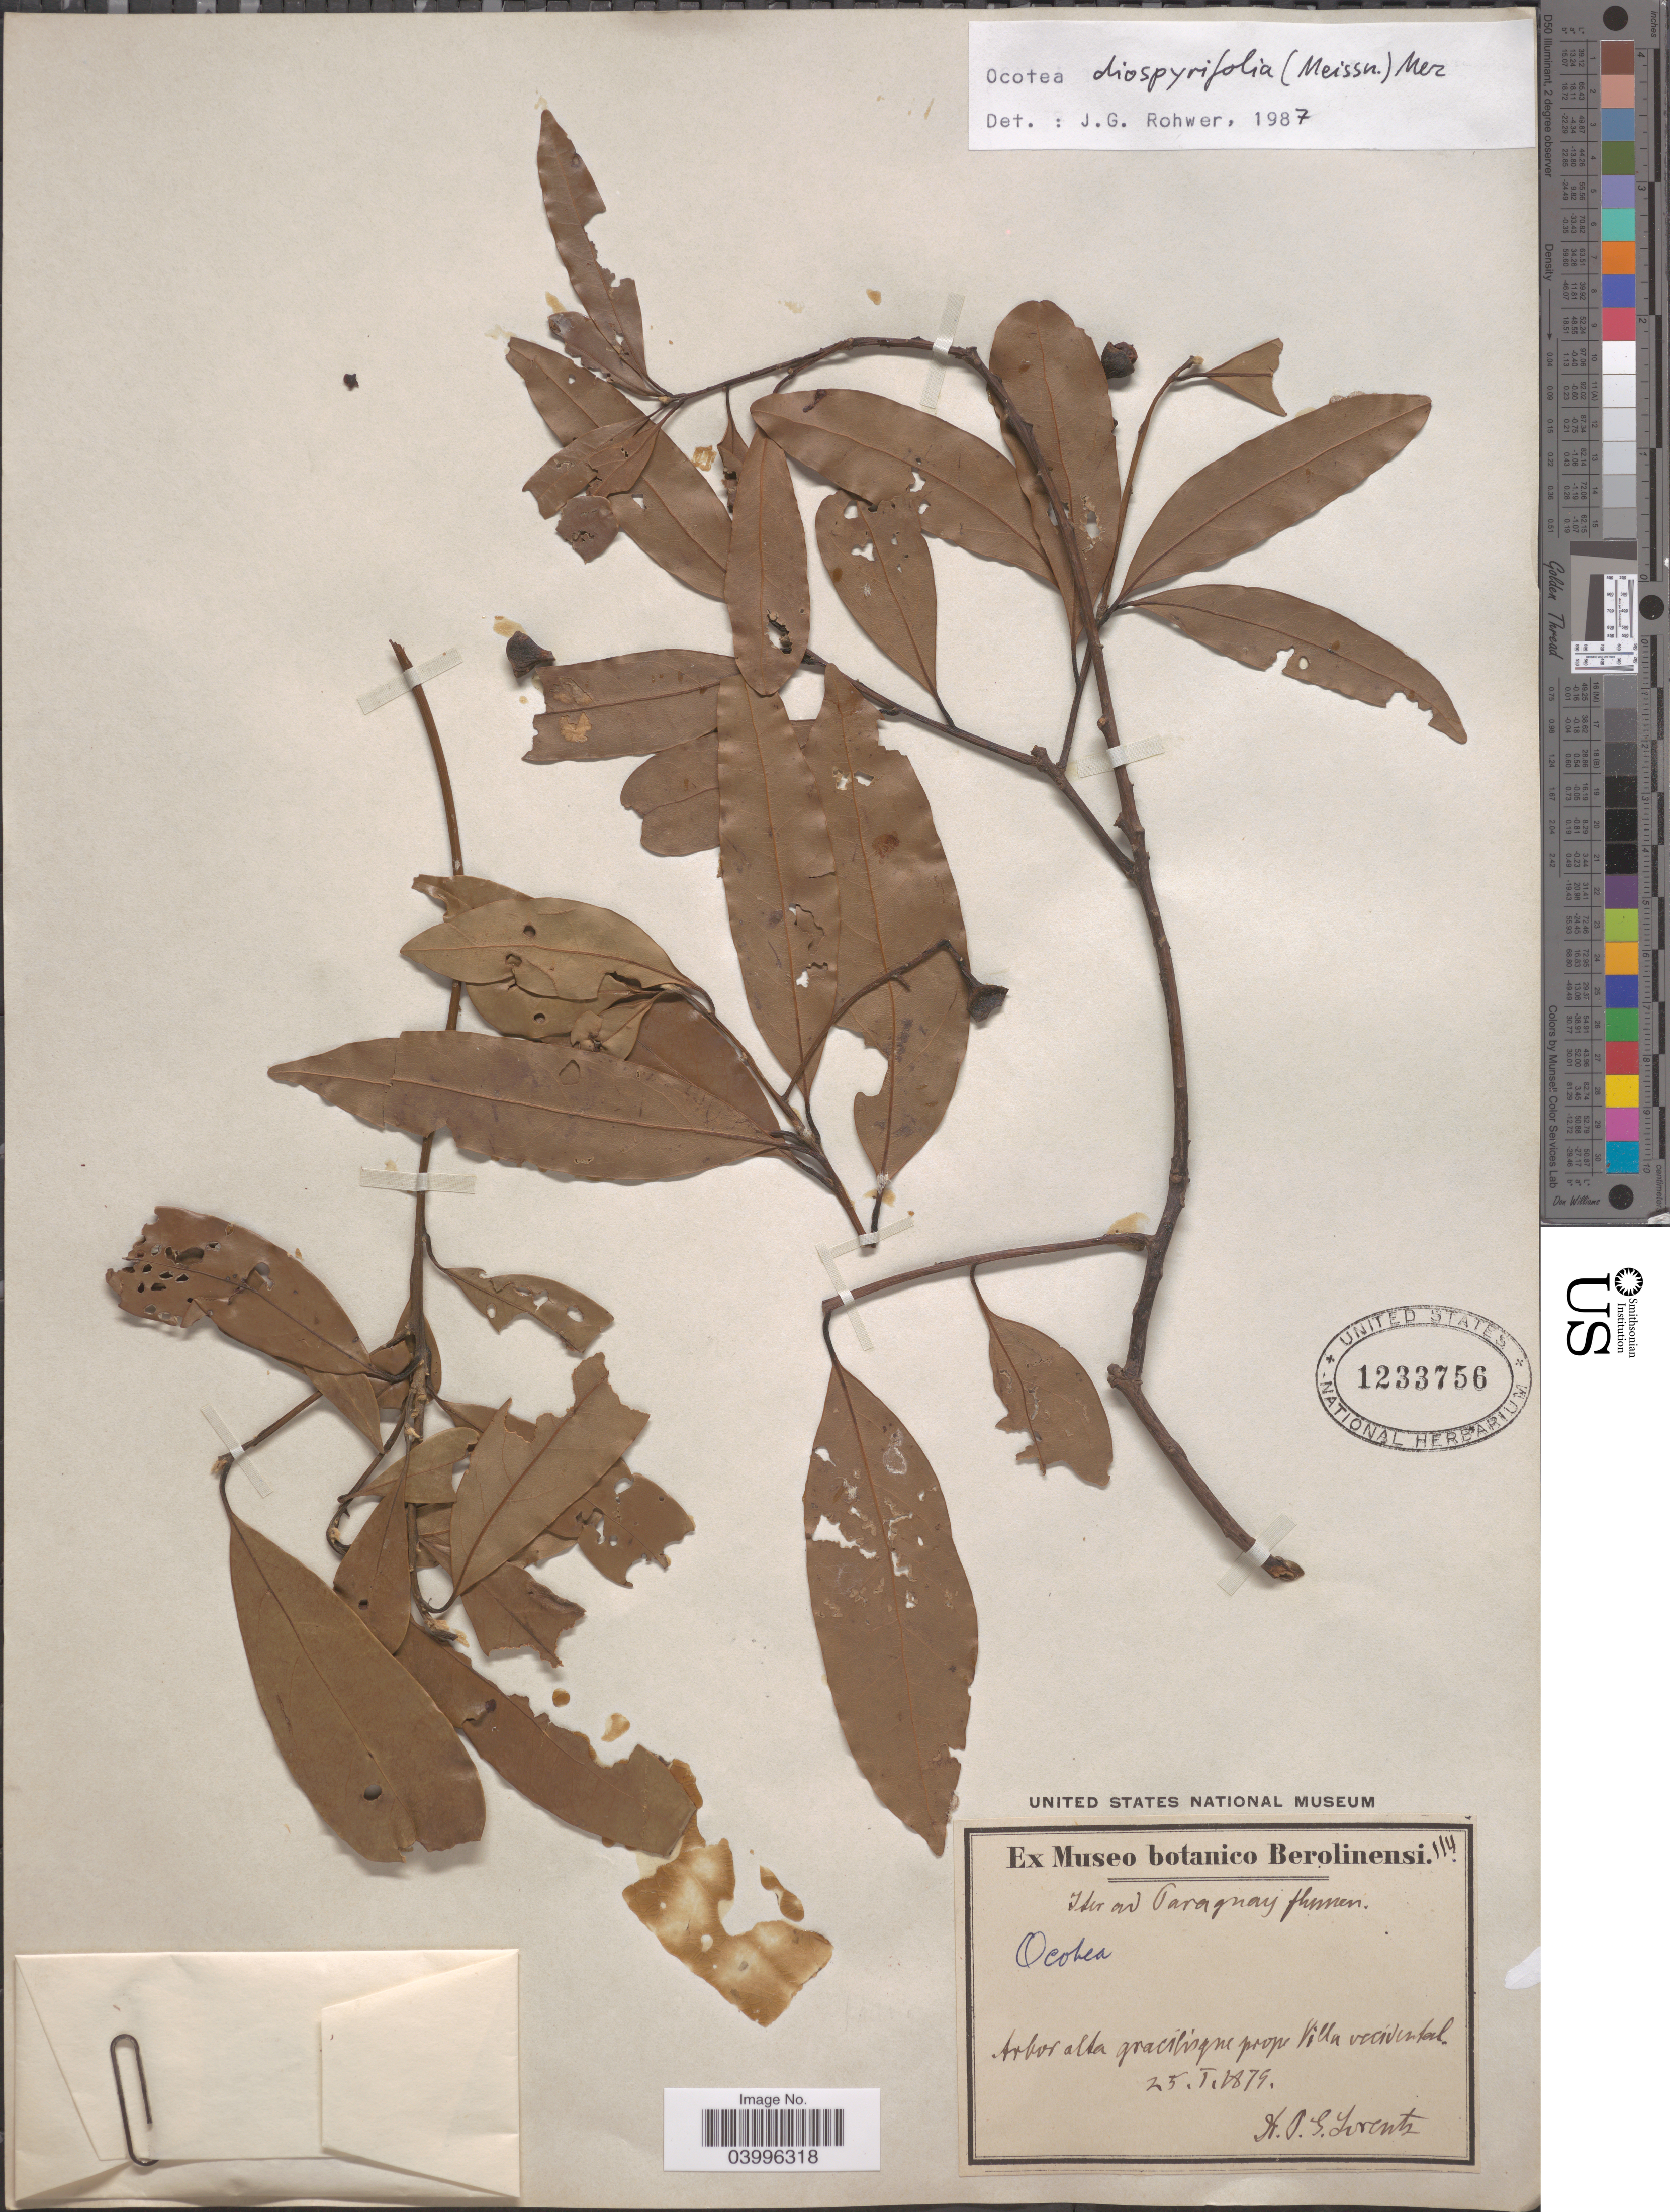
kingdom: Plantae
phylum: Tracheophyta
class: Magnoliopsida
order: Laurales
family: Lauraceae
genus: Ocotea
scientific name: Ocotea diospyrifolia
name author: (Meisn.) Mez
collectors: P. G. Lorentz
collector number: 114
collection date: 1879-01-25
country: Paraguay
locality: Arbor alta gracilisqne prope Villa occidental.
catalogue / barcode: US 1233756